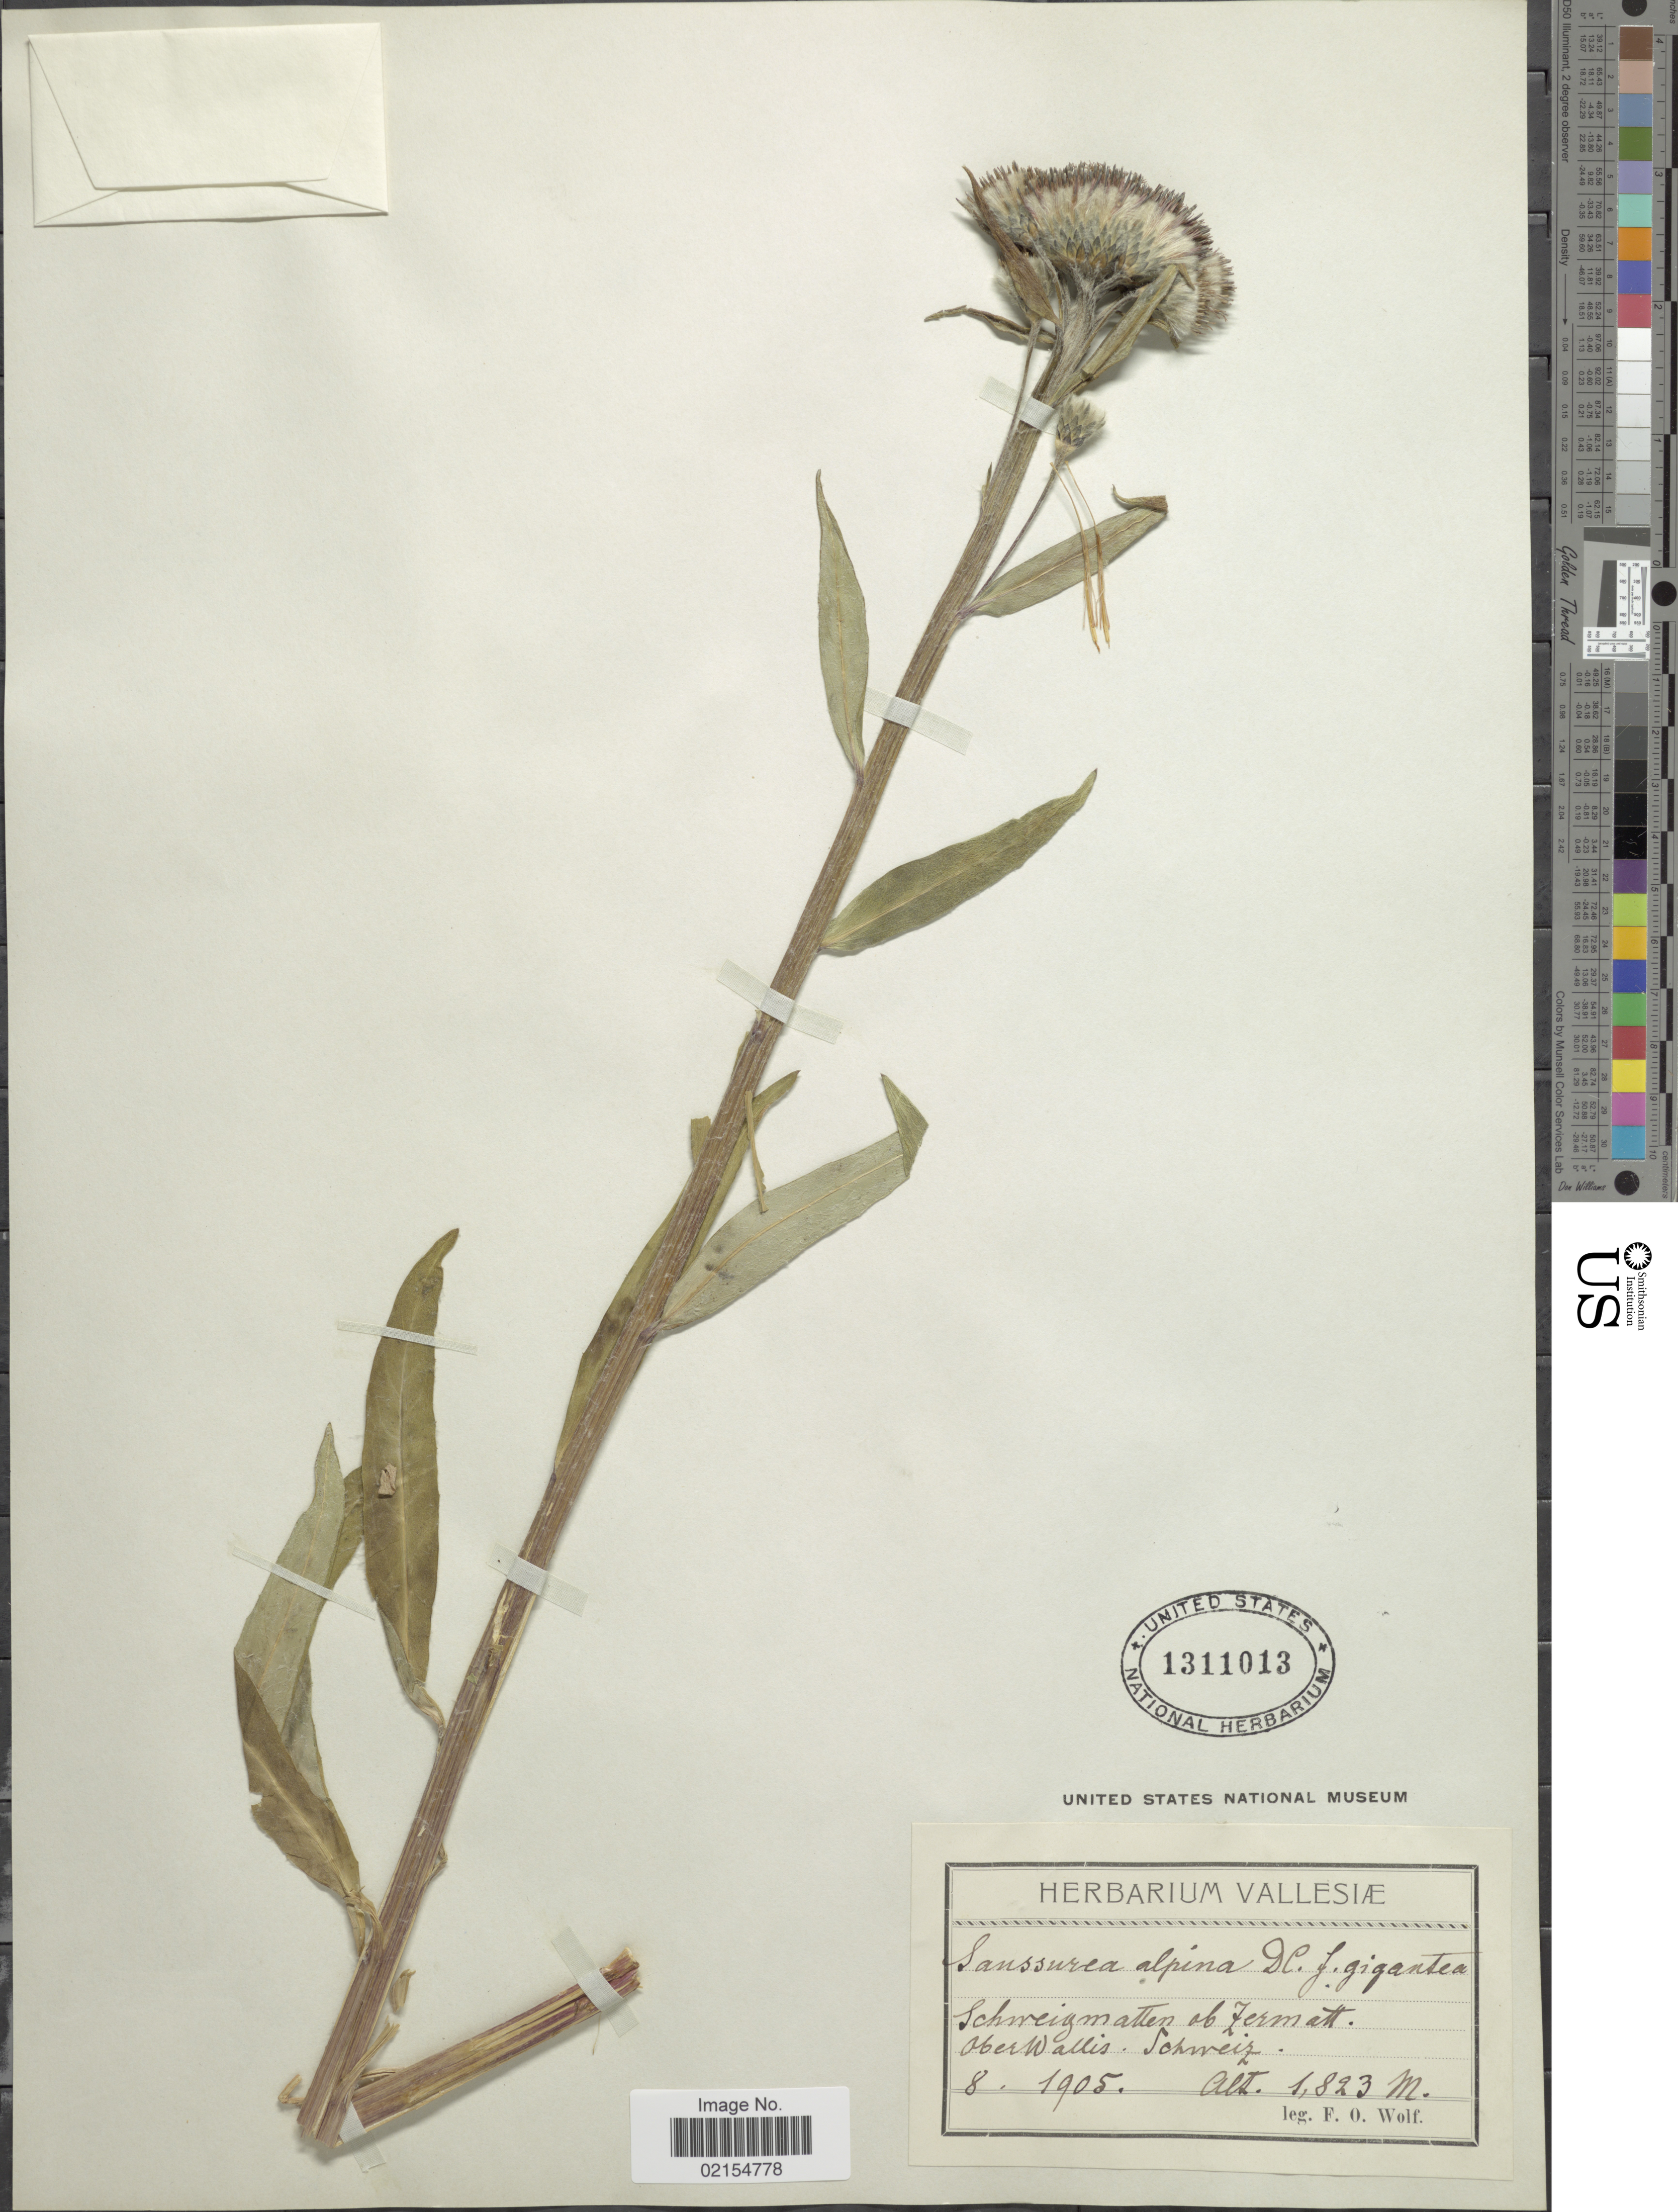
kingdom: Plantae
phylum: Tracheophyta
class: Magnoliopsida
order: Asterales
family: Asteraceae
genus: Saussurea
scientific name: Saussurea alpina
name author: (L.) DC.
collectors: F. Wolf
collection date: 1905-08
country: Switzerland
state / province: Valais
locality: Schweizmatten ab Zermatt. oberwallis, Schweiz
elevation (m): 1823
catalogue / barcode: US 1311013